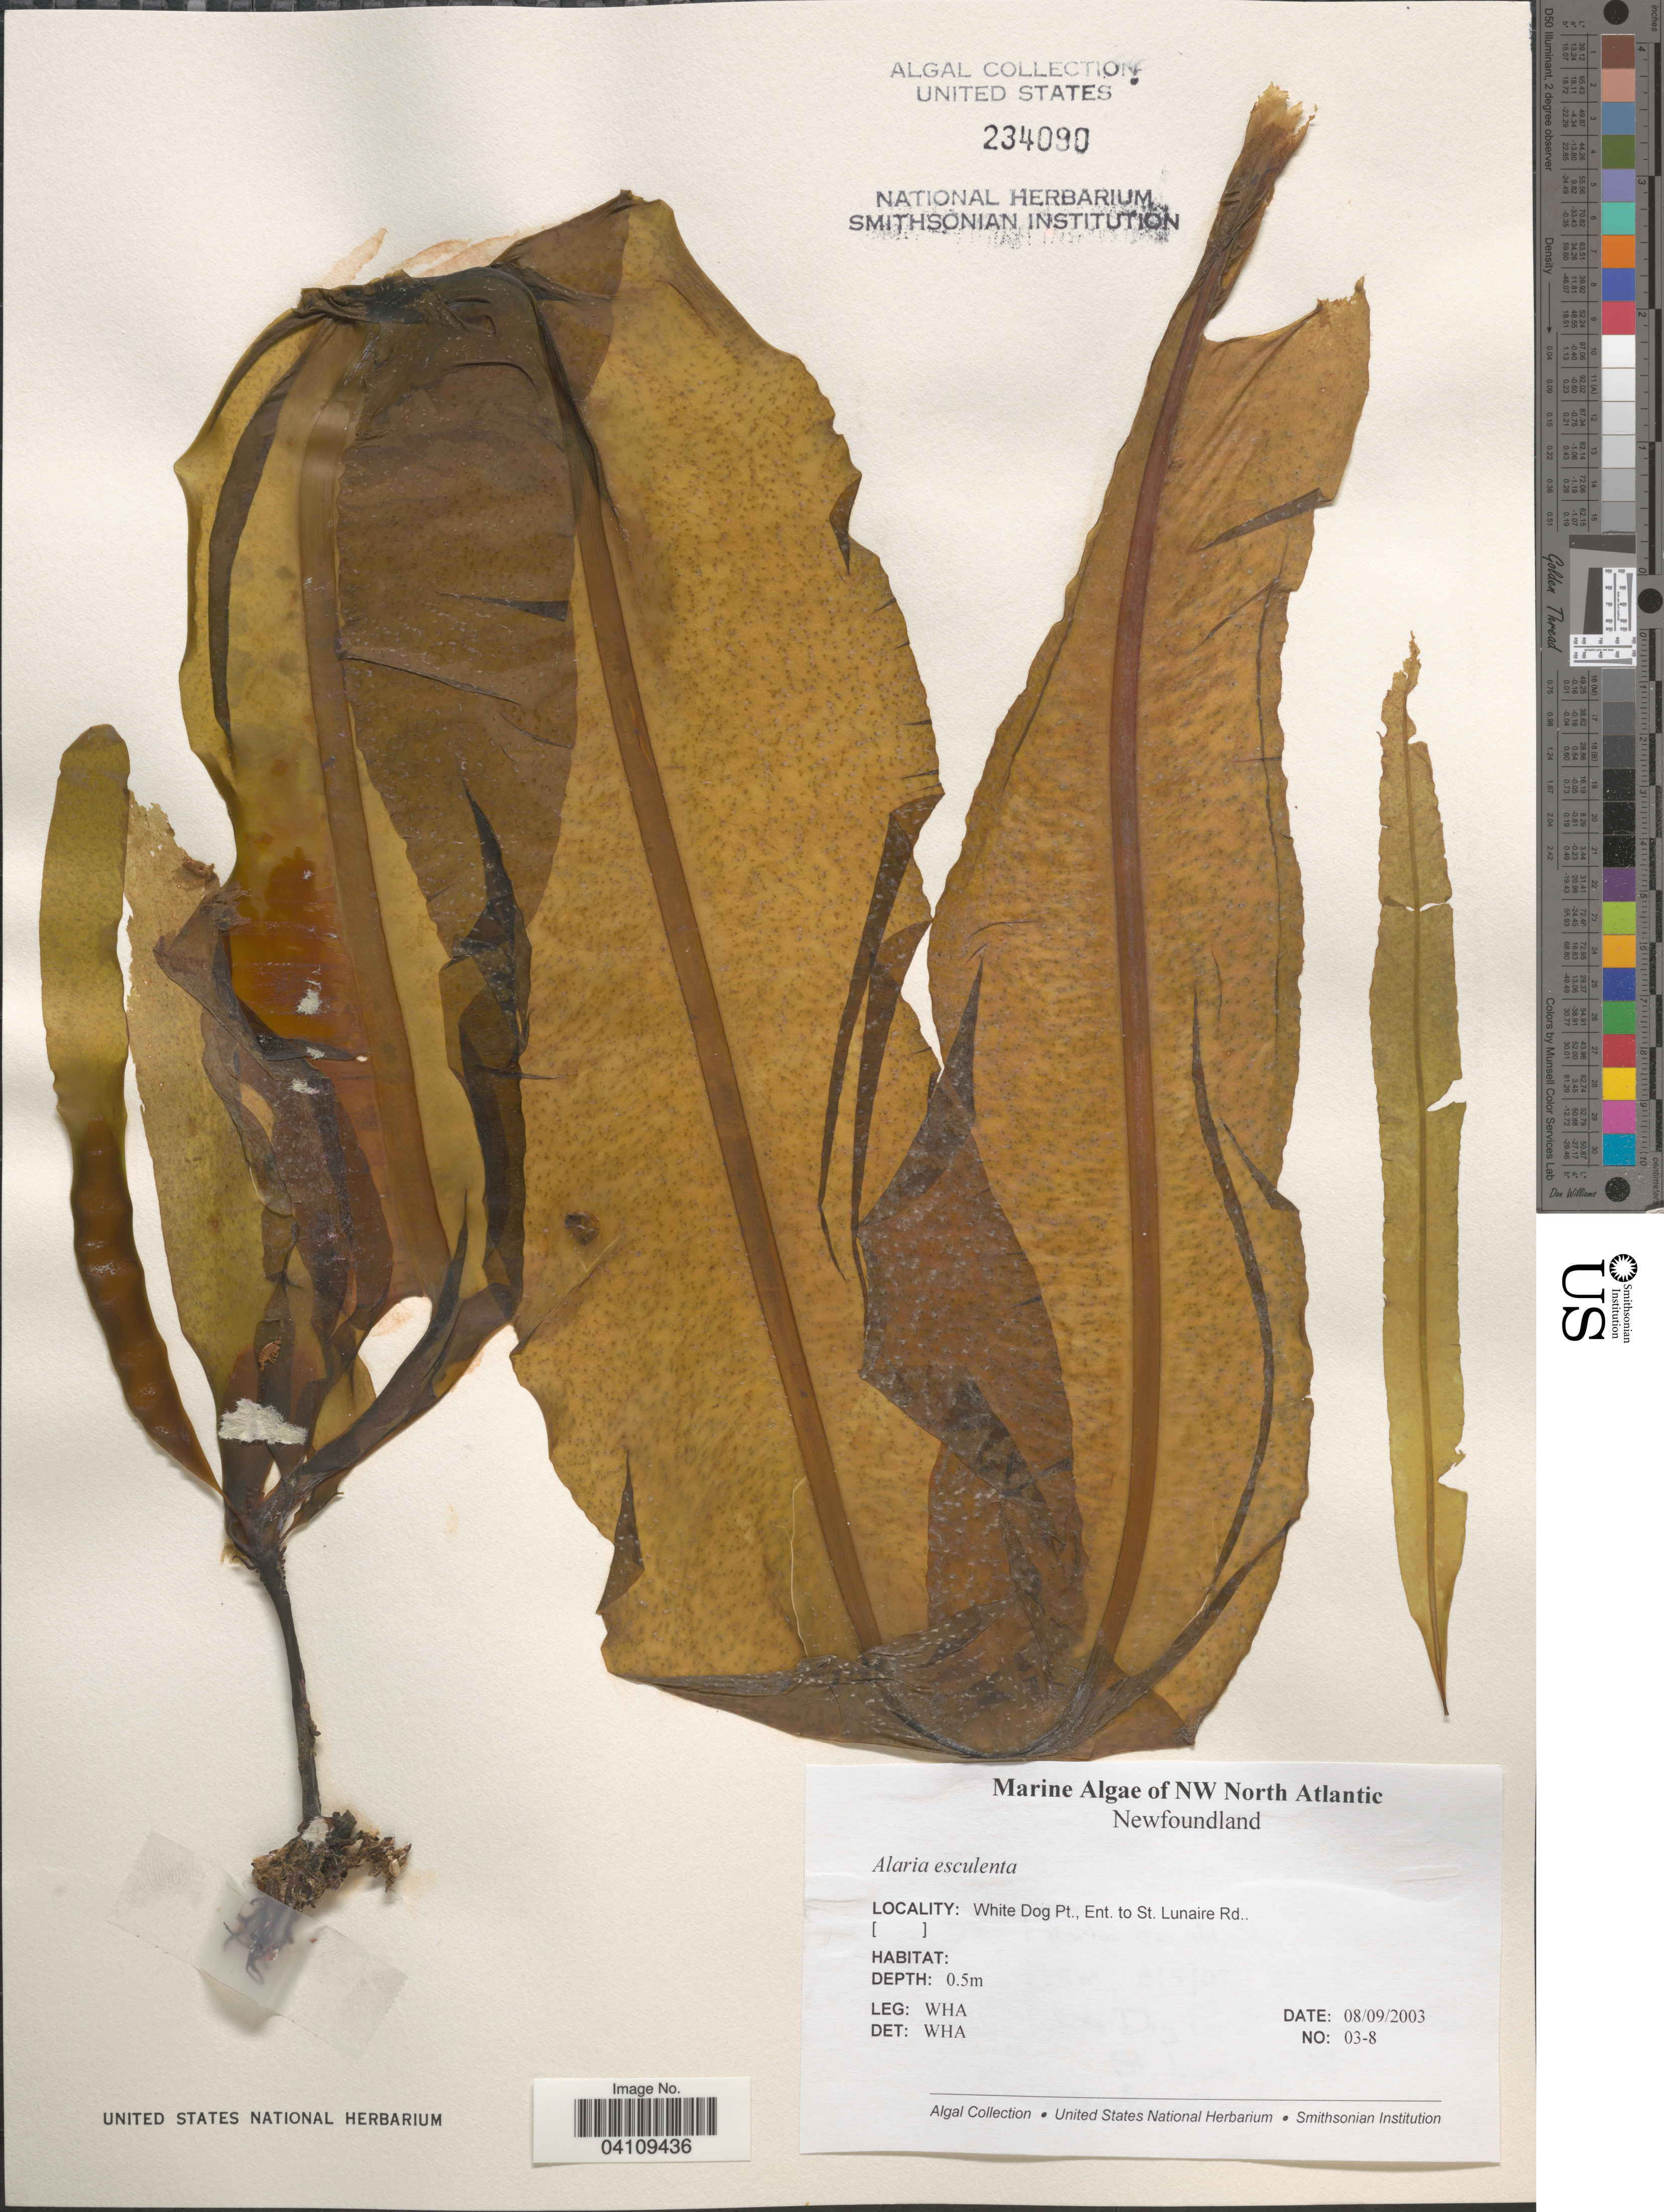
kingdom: Chromista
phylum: Ochrophyta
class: Phaeophyceae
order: Laminariales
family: Alariaceae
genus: Alaria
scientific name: Alaria esculenta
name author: (L.) Greville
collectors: W. H. Adey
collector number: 03-8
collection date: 2003-09-08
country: Canada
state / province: Newfoundland and Labrador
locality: NW North Atlantic. White Dog Pt., Ent. to St. Lunaire Rd.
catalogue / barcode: US 234090